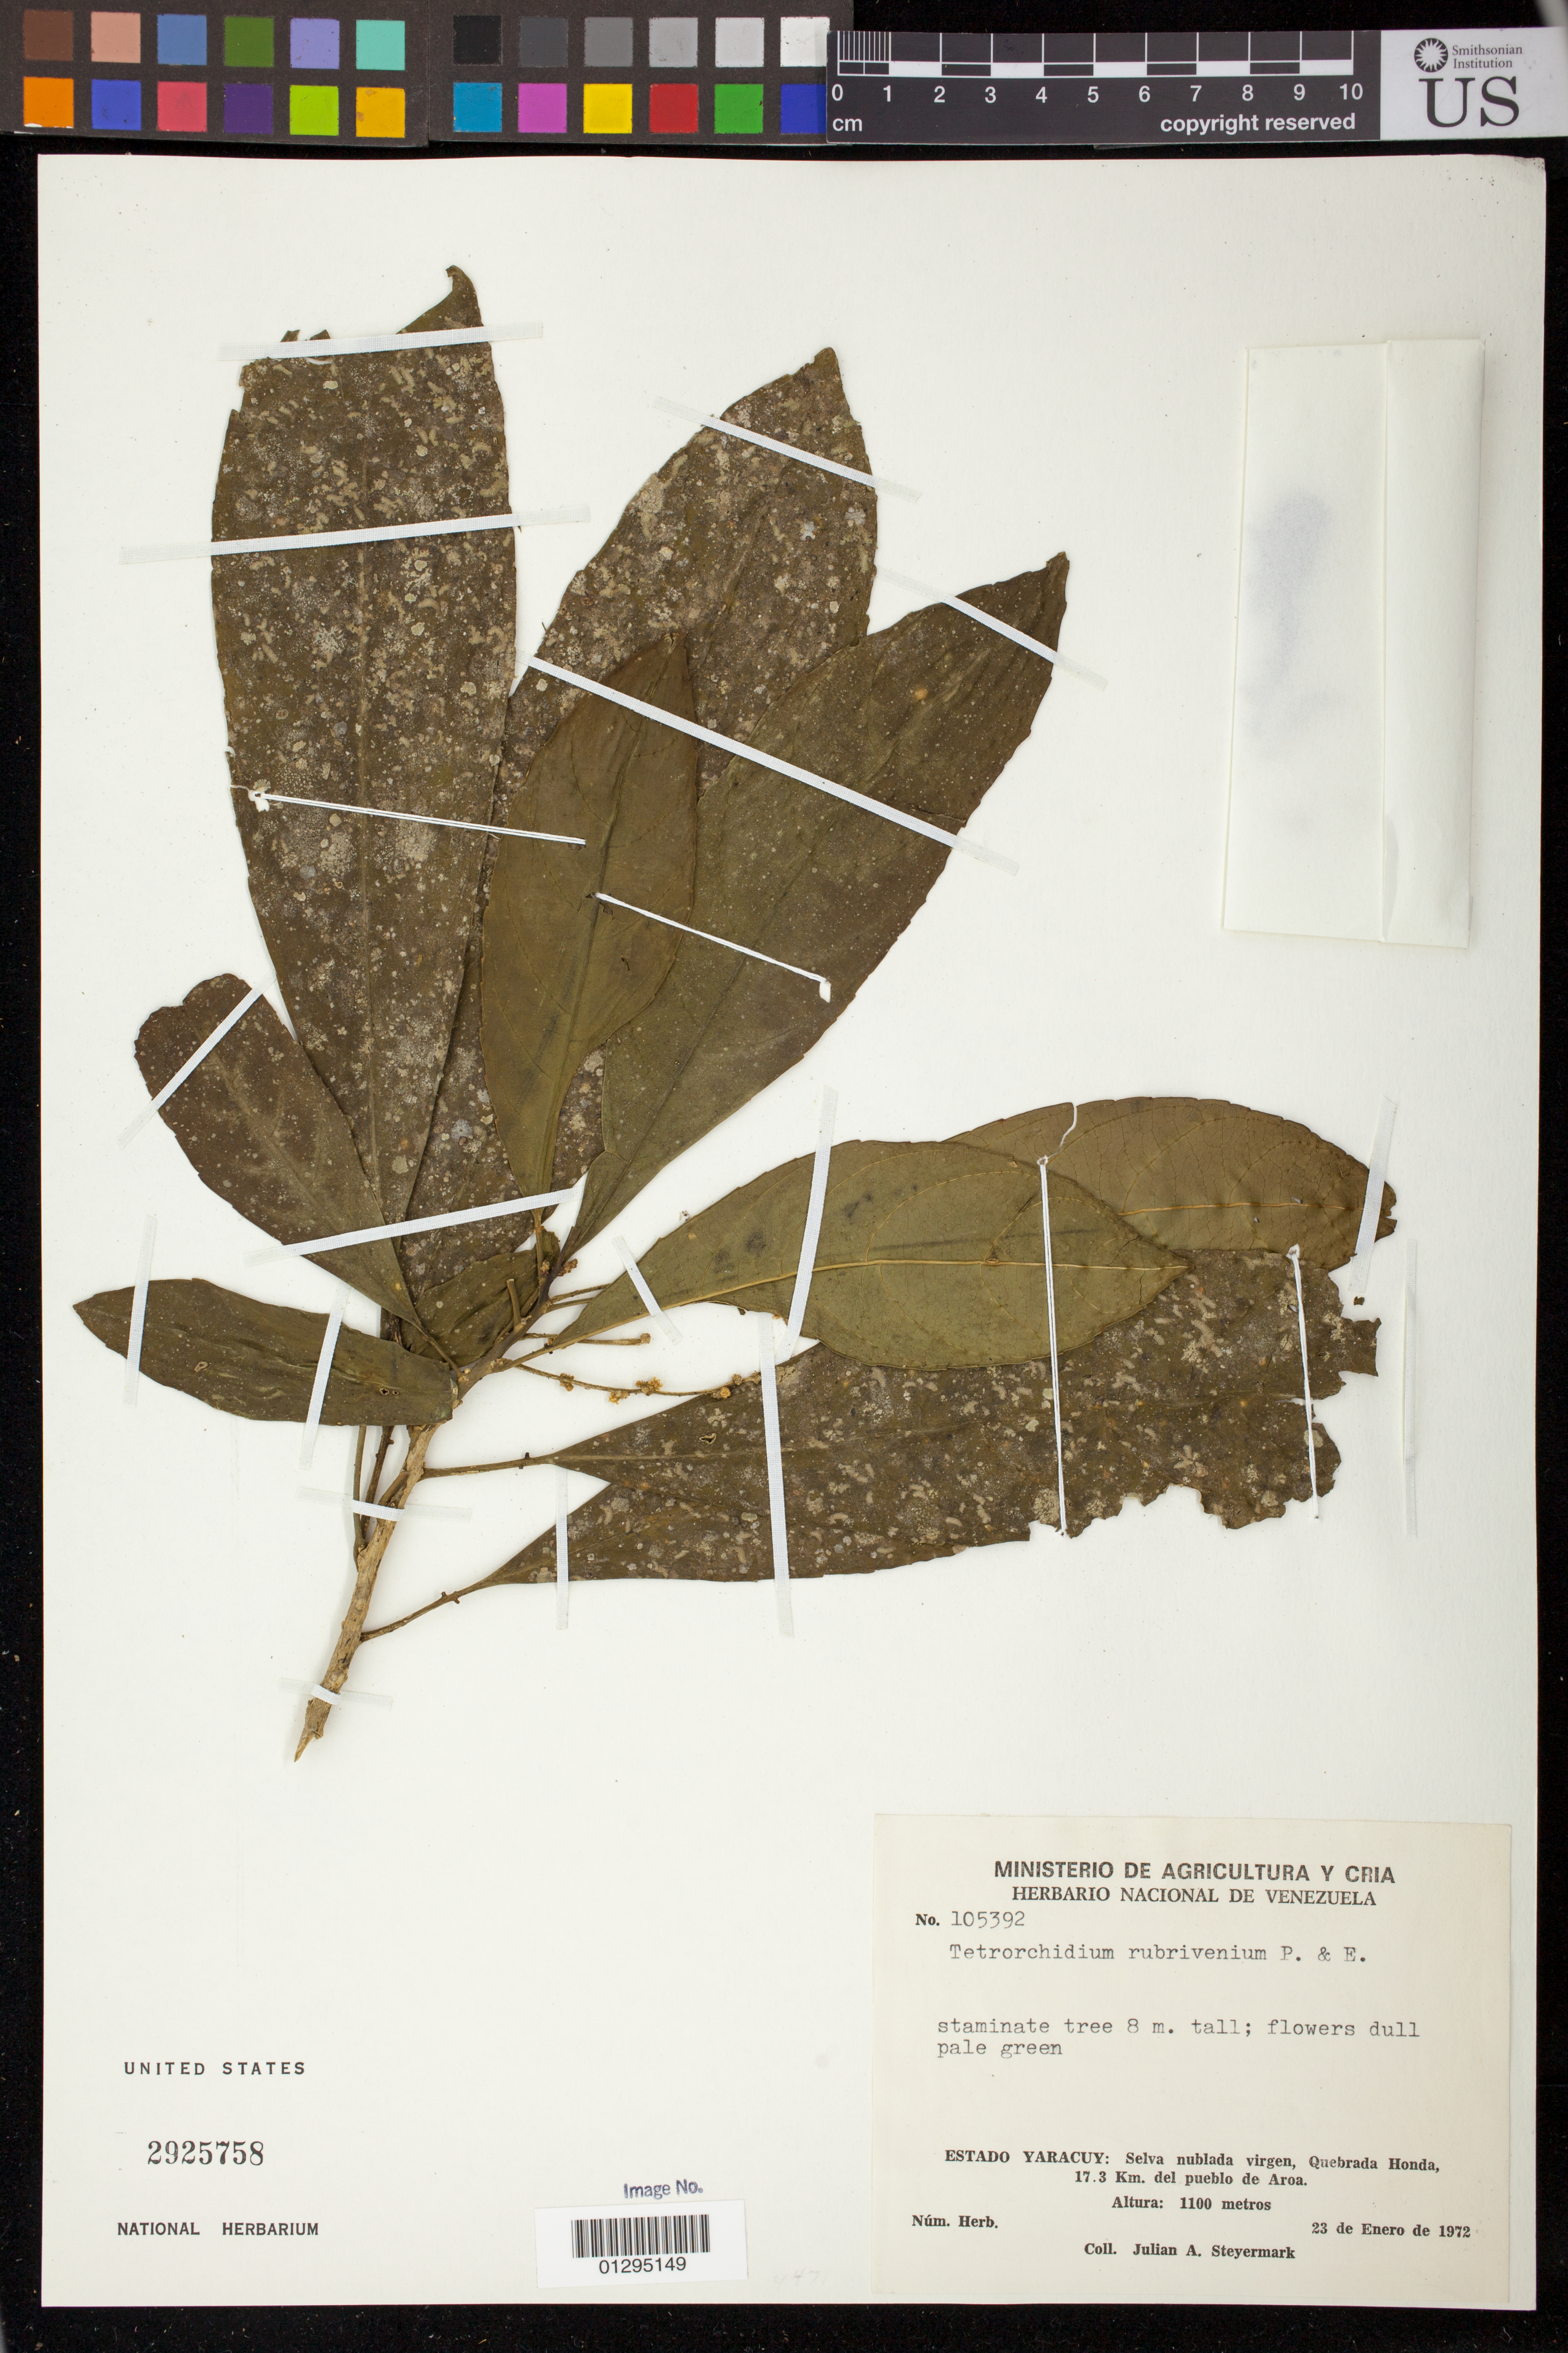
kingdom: Plantae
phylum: Tracheophyta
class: Magnoliopsida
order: Malpighiales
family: Euphorbiaceae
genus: Tetrorchidium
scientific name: Tetrorchidium rubrivenium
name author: Poepp.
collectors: J. Steyermark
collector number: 105392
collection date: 1972-01-23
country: Venezuela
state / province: Yaracuy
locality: Selva nublada virgen, Quebrada Honda, 17.3 km. de pueblo de Aroa.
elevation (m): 1100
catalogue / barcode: US 2925758